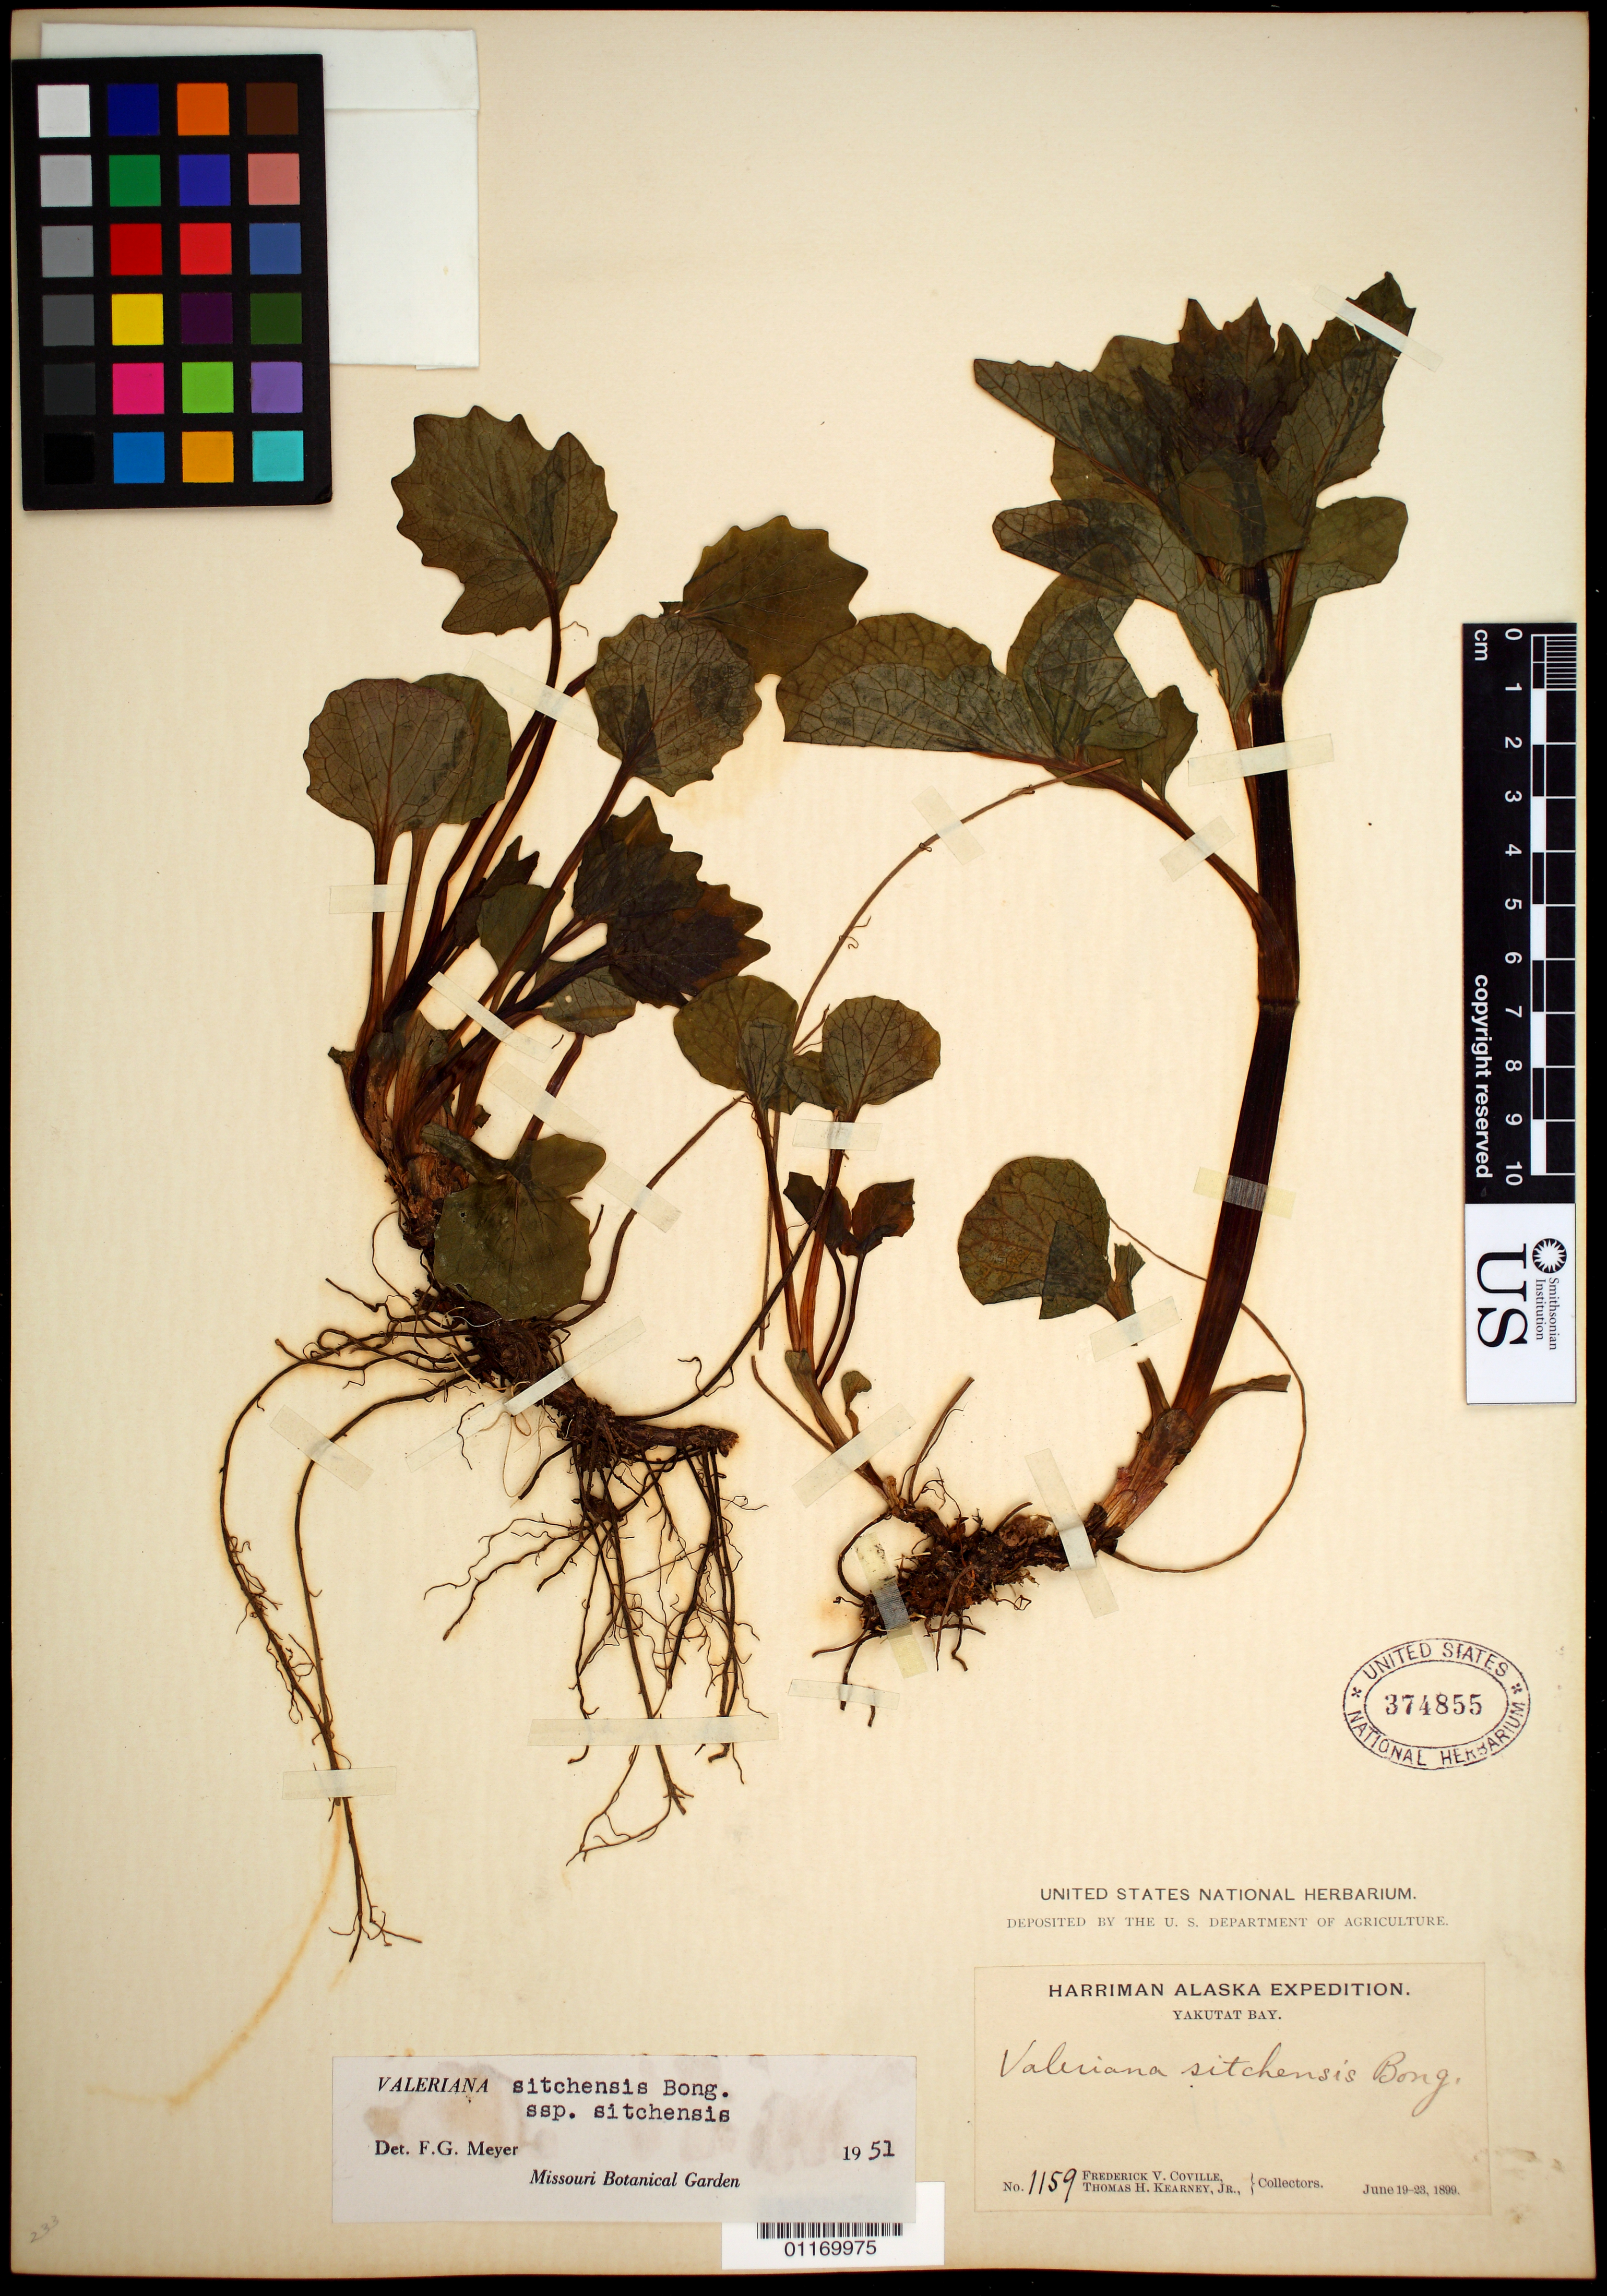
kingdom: Plantae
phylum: Tracheophyta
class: Magnoliopsida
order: Dipsacales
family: Caprifoliaceae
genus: Valeriana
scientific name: Valeriana sitchensis subsp. sitchensis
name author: Bong.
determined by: Meyer, F. G.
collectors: F. V. Coville & T. H. Kearney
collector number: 1159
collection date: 1899-06-19/1899-06-23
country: United States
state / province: Alaska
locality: Yakutat Bay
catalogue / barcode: US 374855